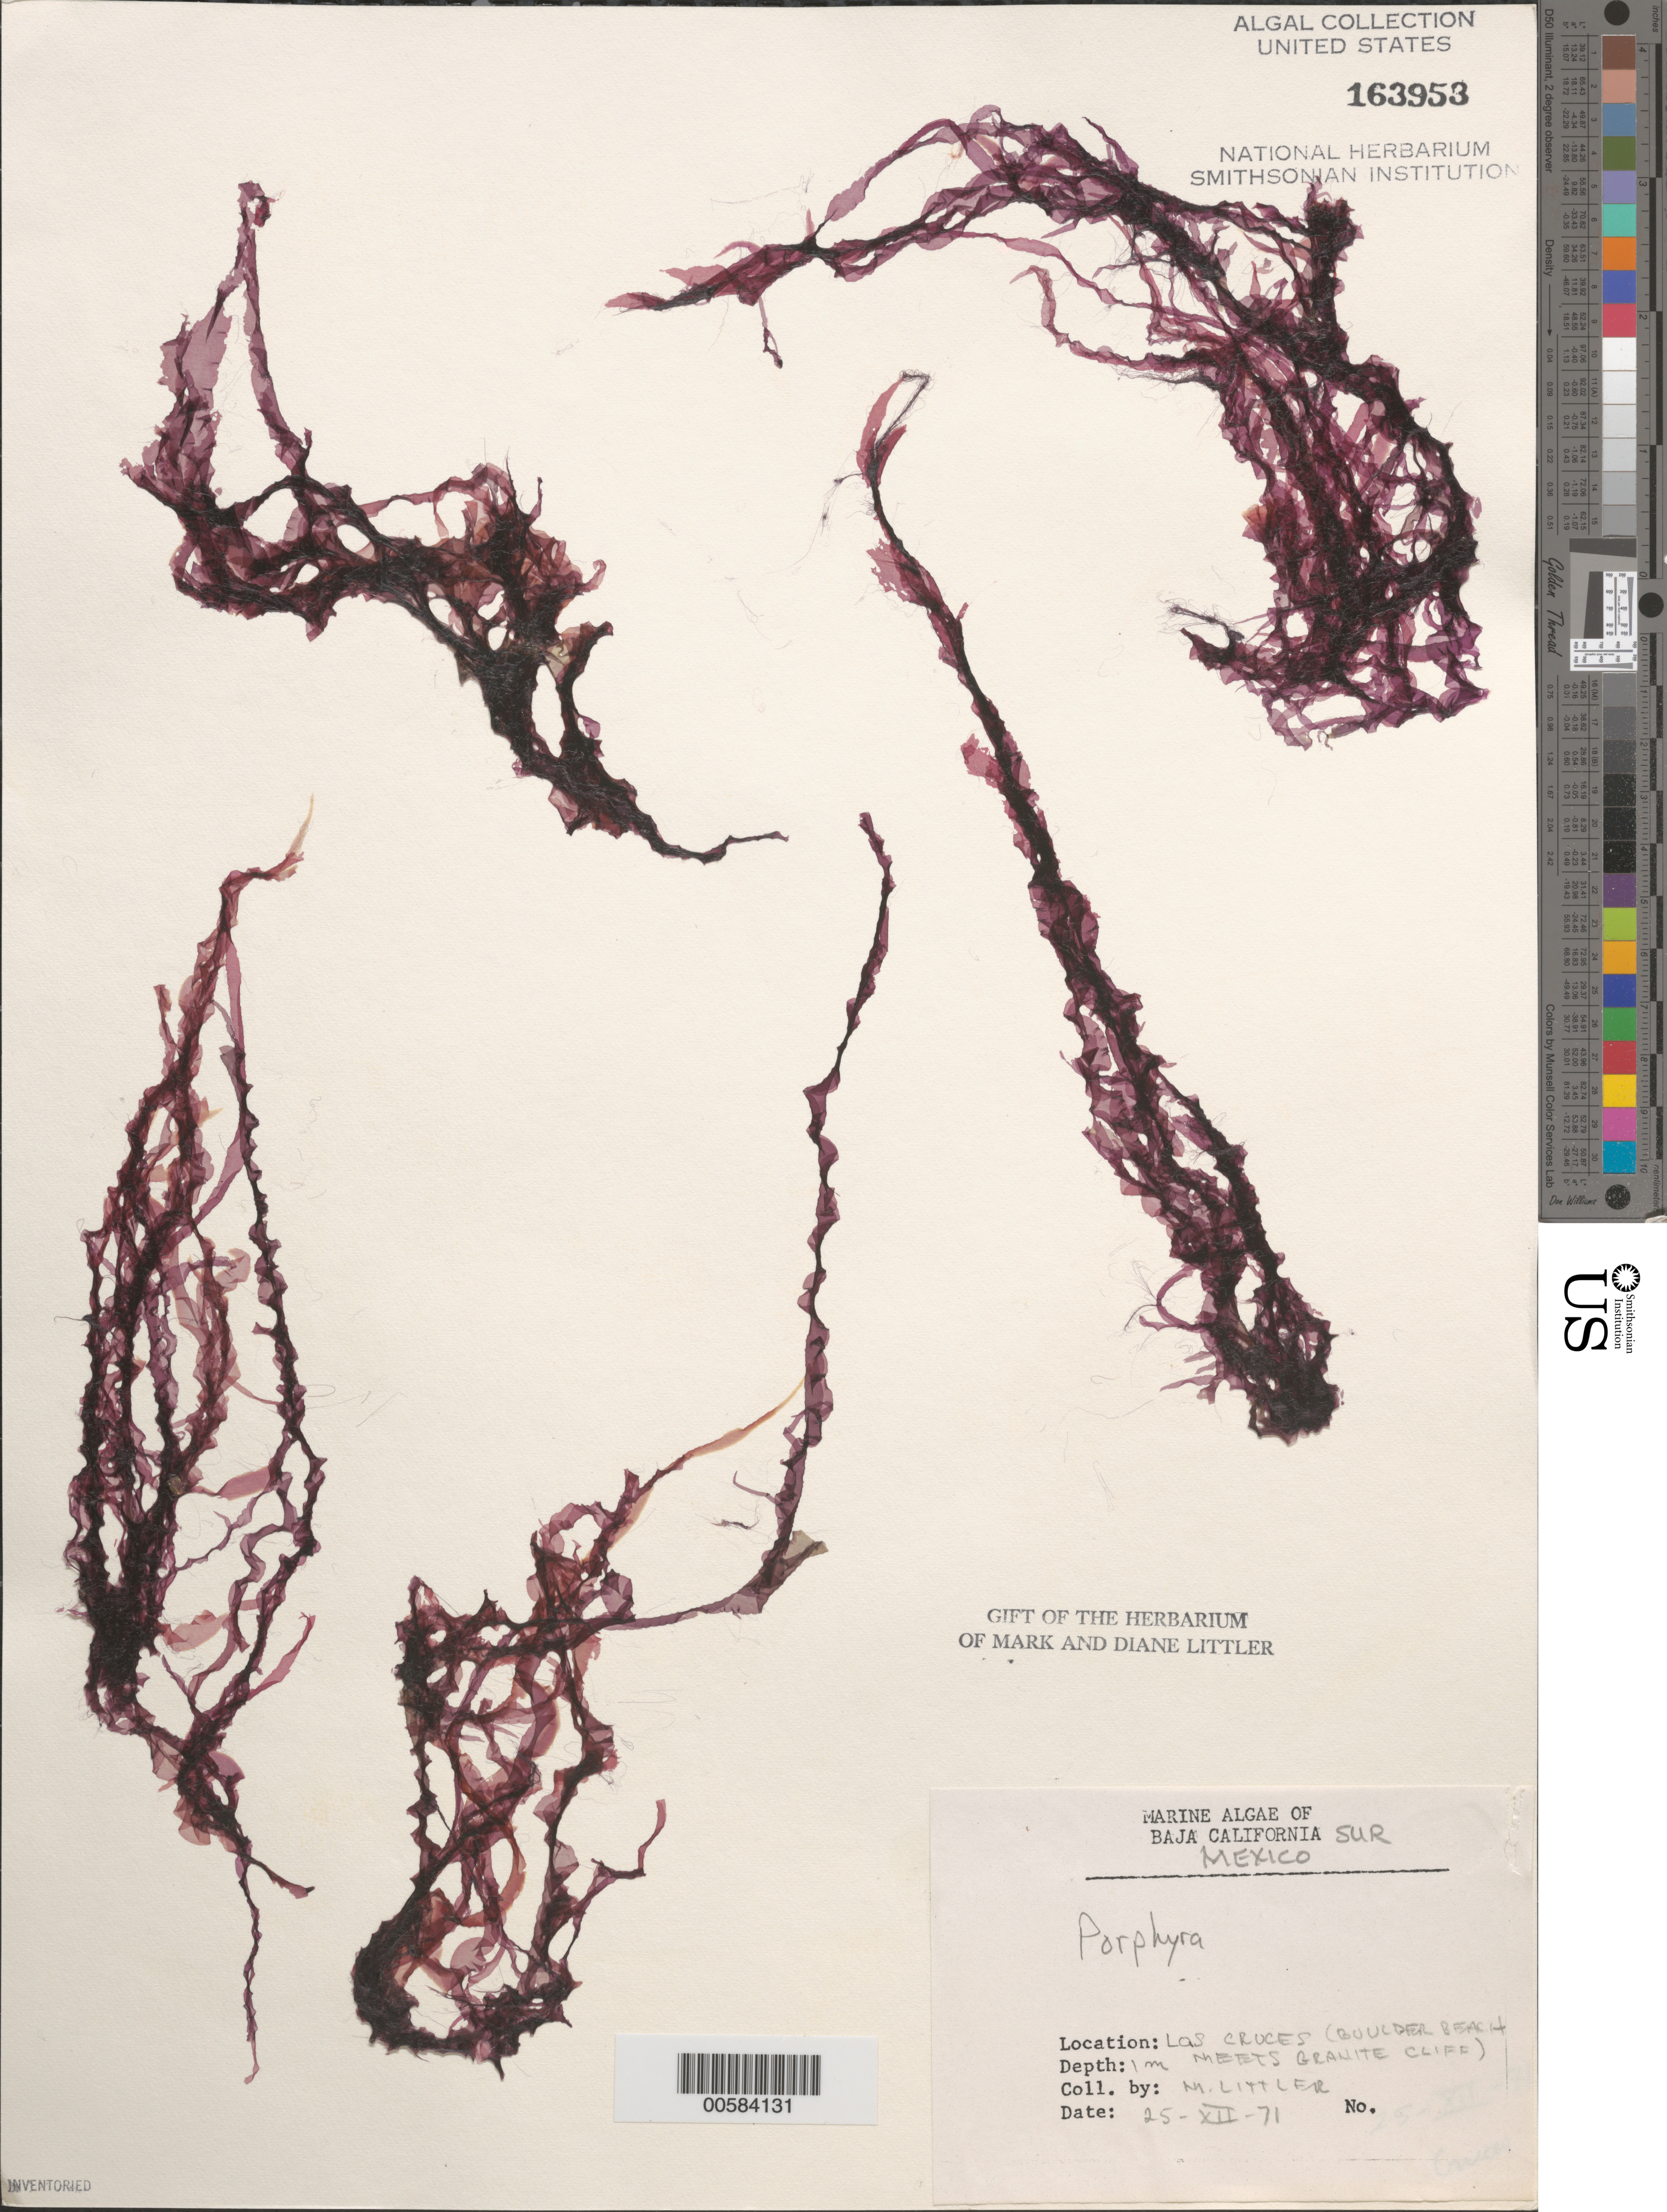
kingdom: Plantae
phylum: Rhodophyta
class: Bangiophyceae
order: Bangiales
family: Bangiaceae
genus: Porphyra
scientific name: Porphyra sp.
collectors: M. M. Littler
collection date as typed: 25 Dec 1971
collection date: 1971-12-25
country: Mexico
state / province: Baja California Sur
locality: Las Cruces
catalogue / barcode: US 163953